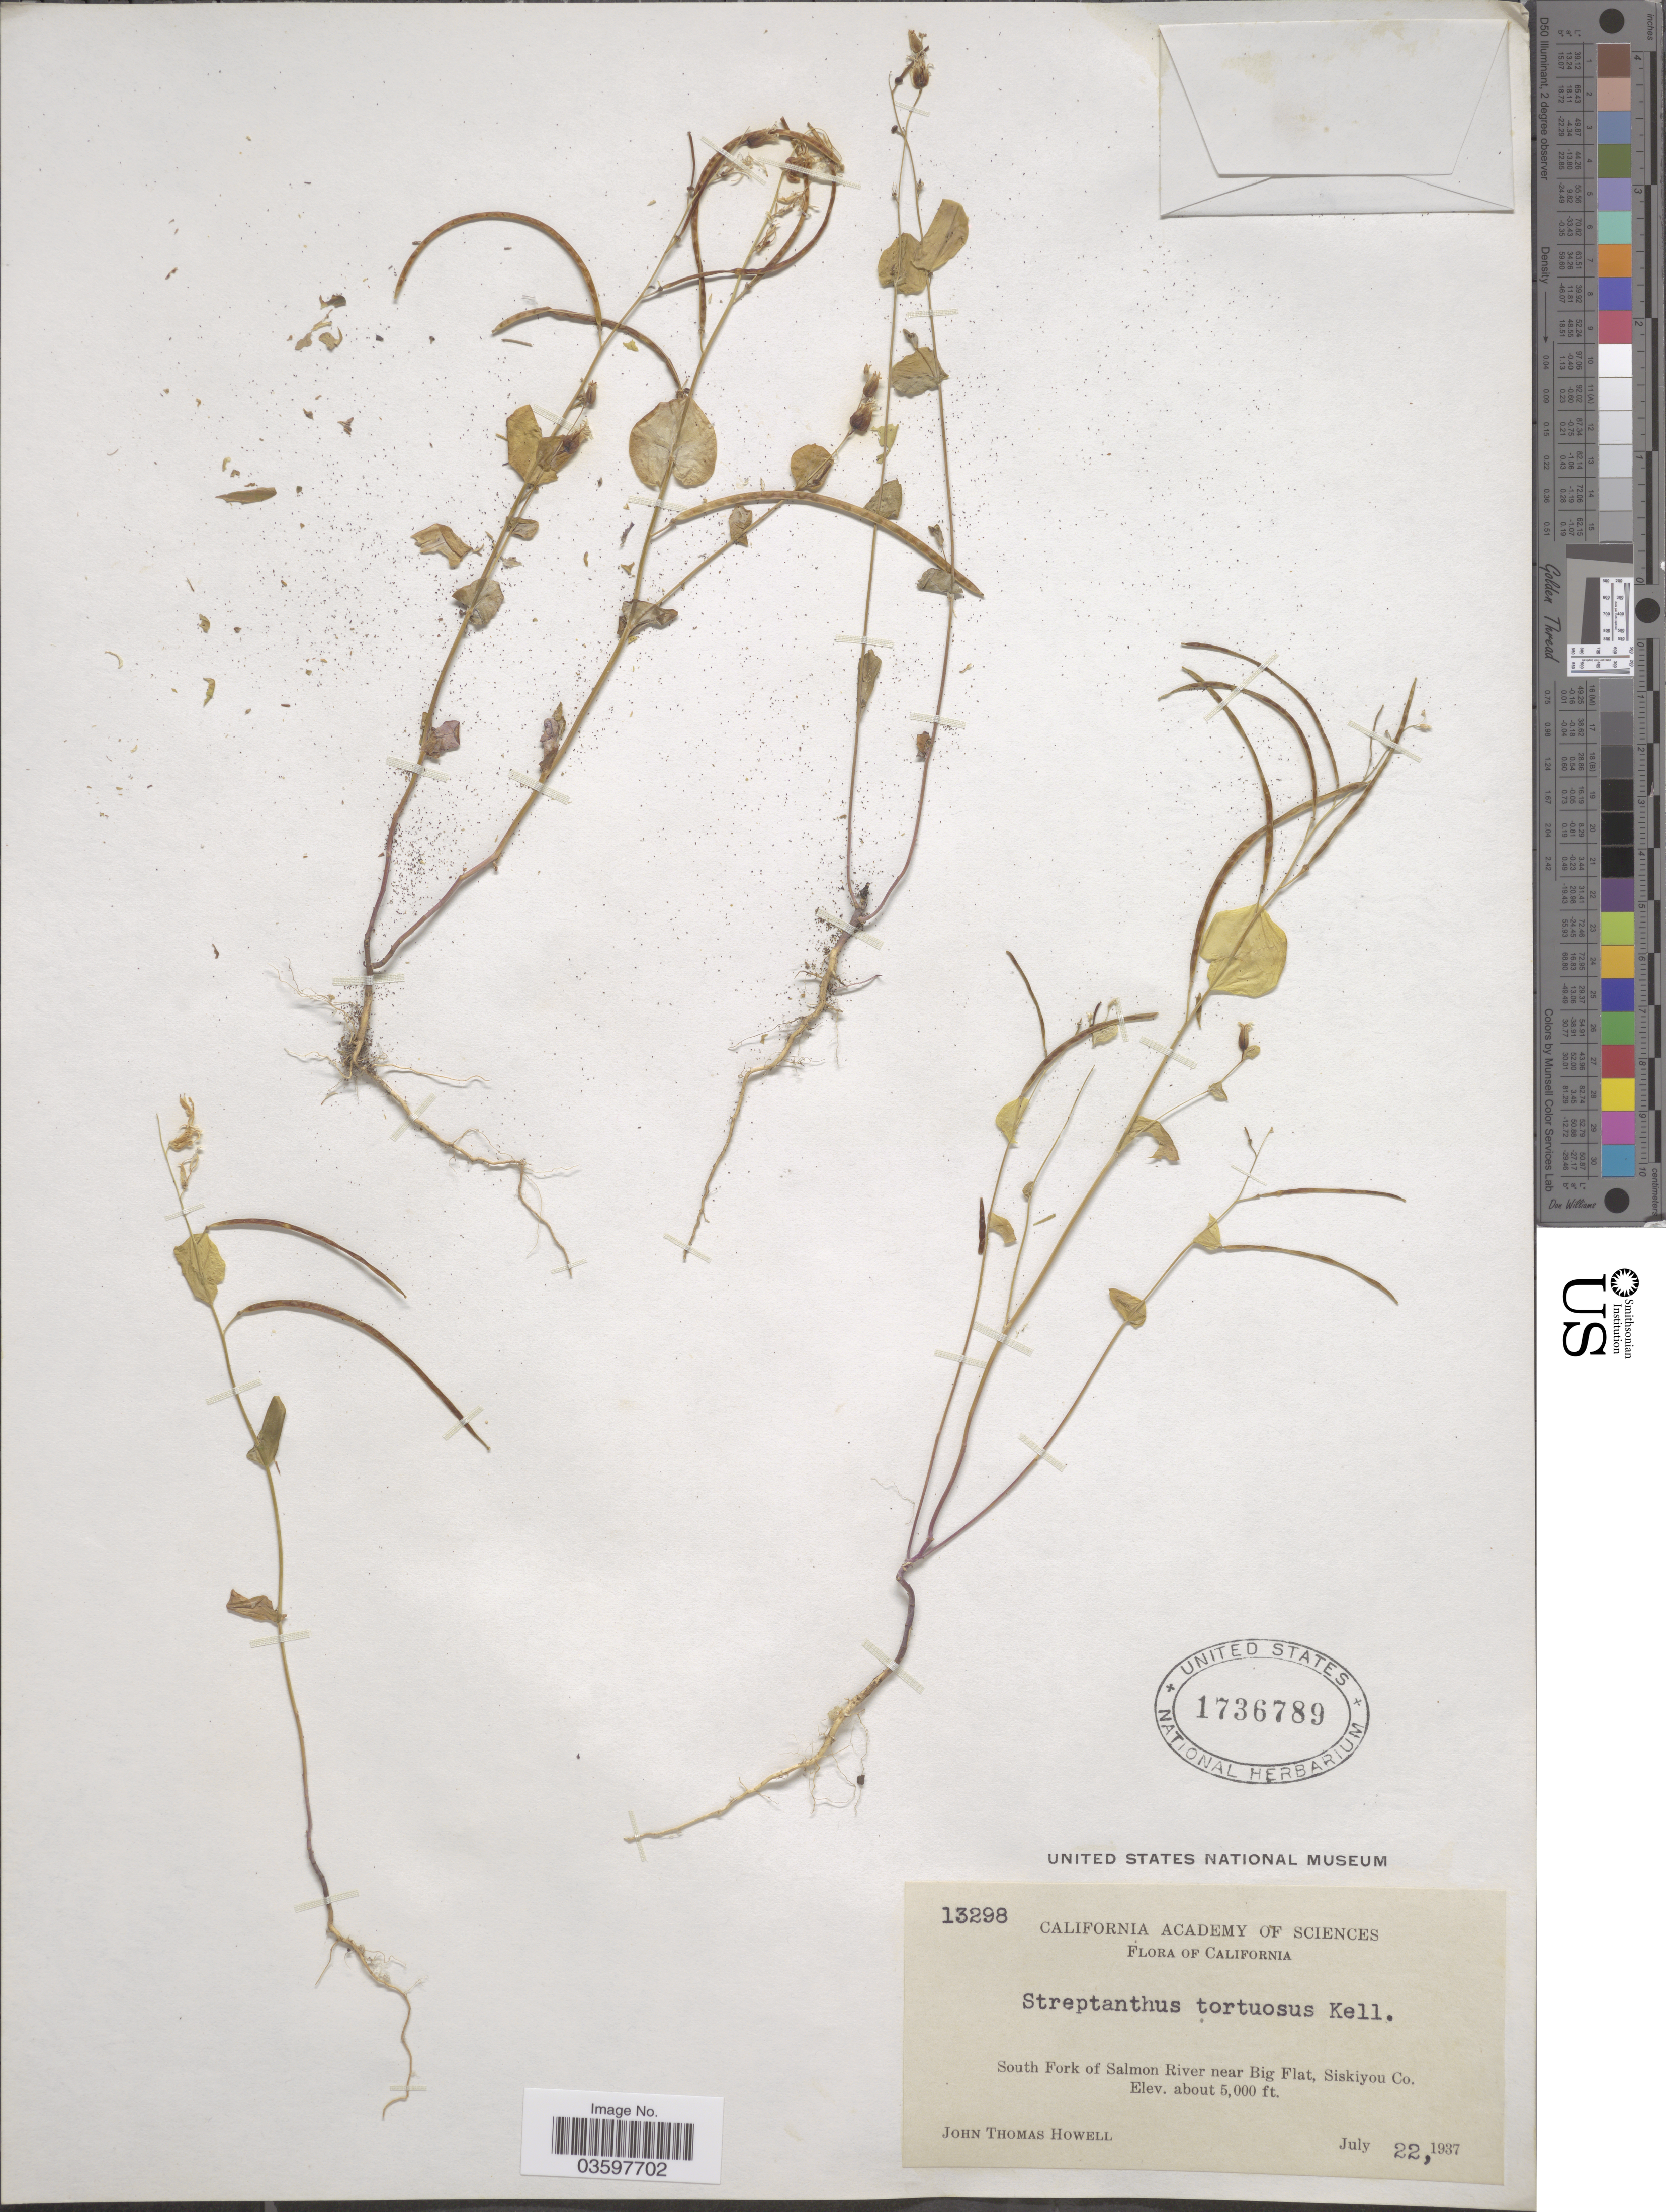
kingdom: Plantae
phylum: Tracheophyta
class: Magnoliopsida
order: Brassicales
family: Brassicaceae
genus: Streptanthus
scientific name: Streptanthus tortuosus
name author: Kellogg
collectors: J. T. Howell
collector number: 13298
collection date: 1937-07-22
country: United States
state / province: California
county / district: Siskiyou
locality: South Fork of Salmon River near Big Flat, Siskiyou Co.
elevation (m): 1524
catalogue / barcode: US 1736789